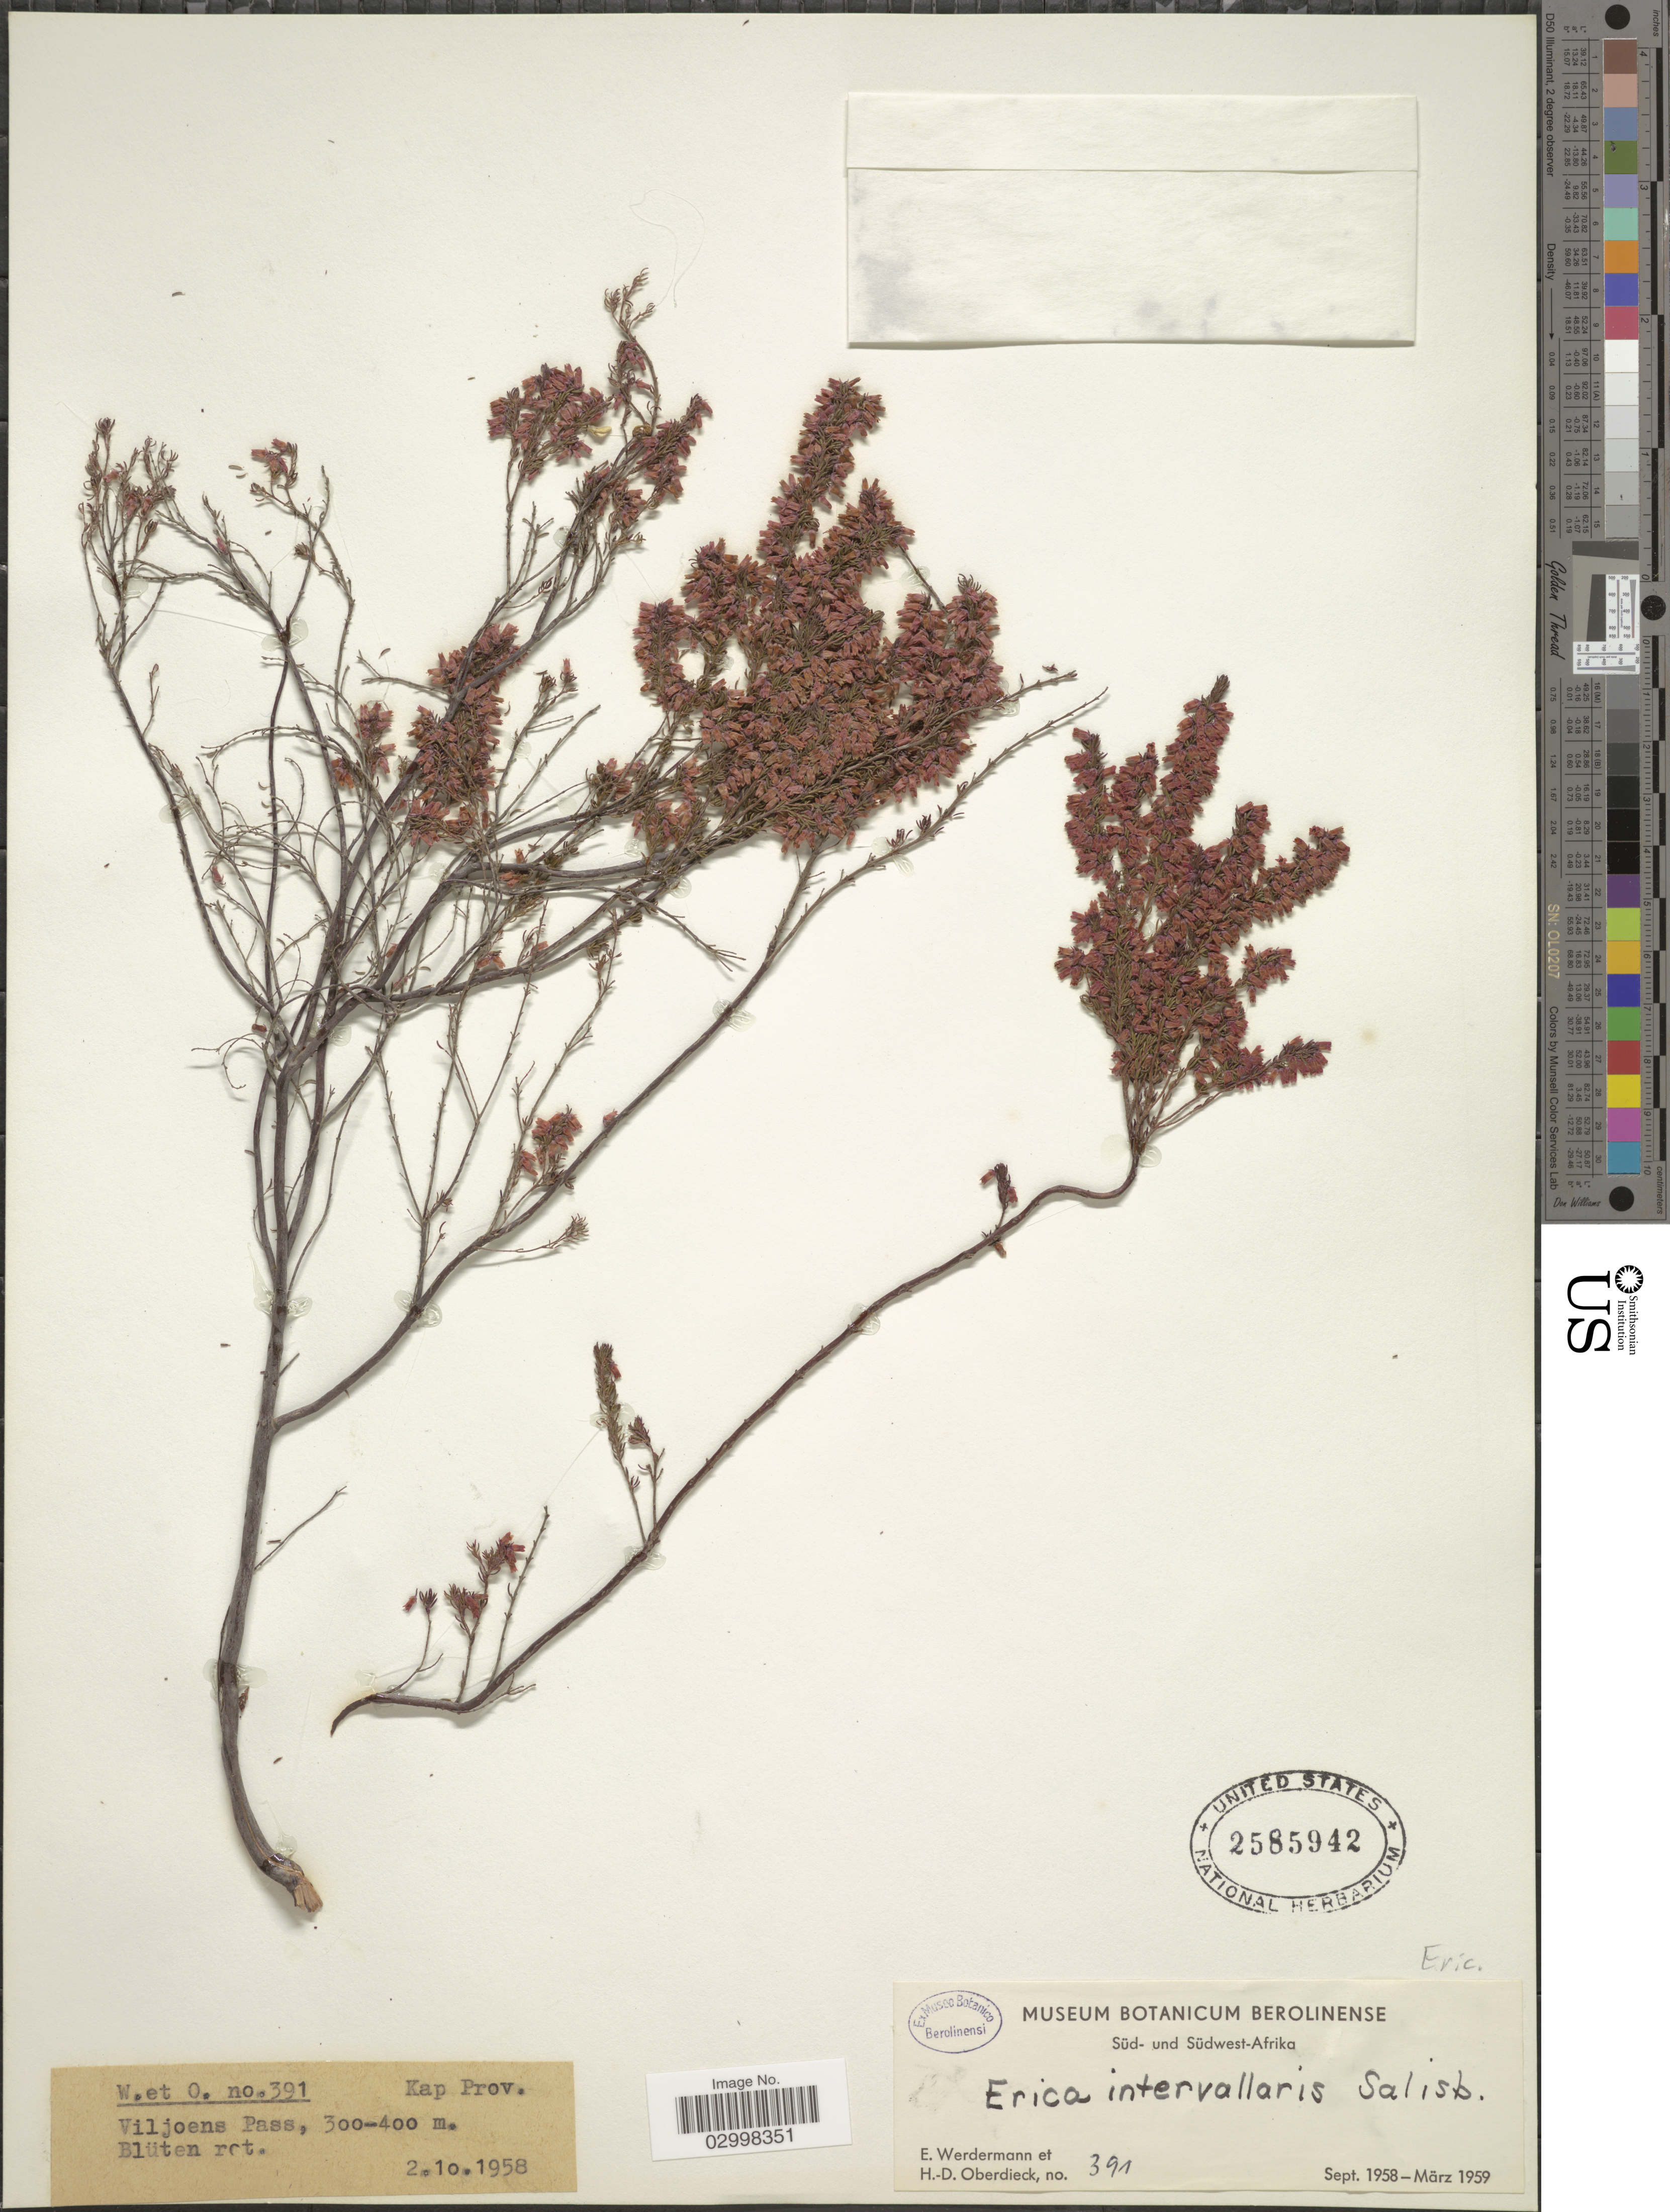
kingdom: Plantae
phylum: Tracheophyta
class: Magnoliopsida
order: Ericales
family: Ericaceae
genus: Erica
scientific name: Erica intervallaris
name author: Salisb.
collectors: E. Werdermann & H. Oberdieck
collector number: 391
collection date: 1958-10-02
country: South Africa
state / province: Western Cape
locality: Kap Prov. Viljoens Pass.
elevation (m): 300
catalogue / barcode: US 2585942